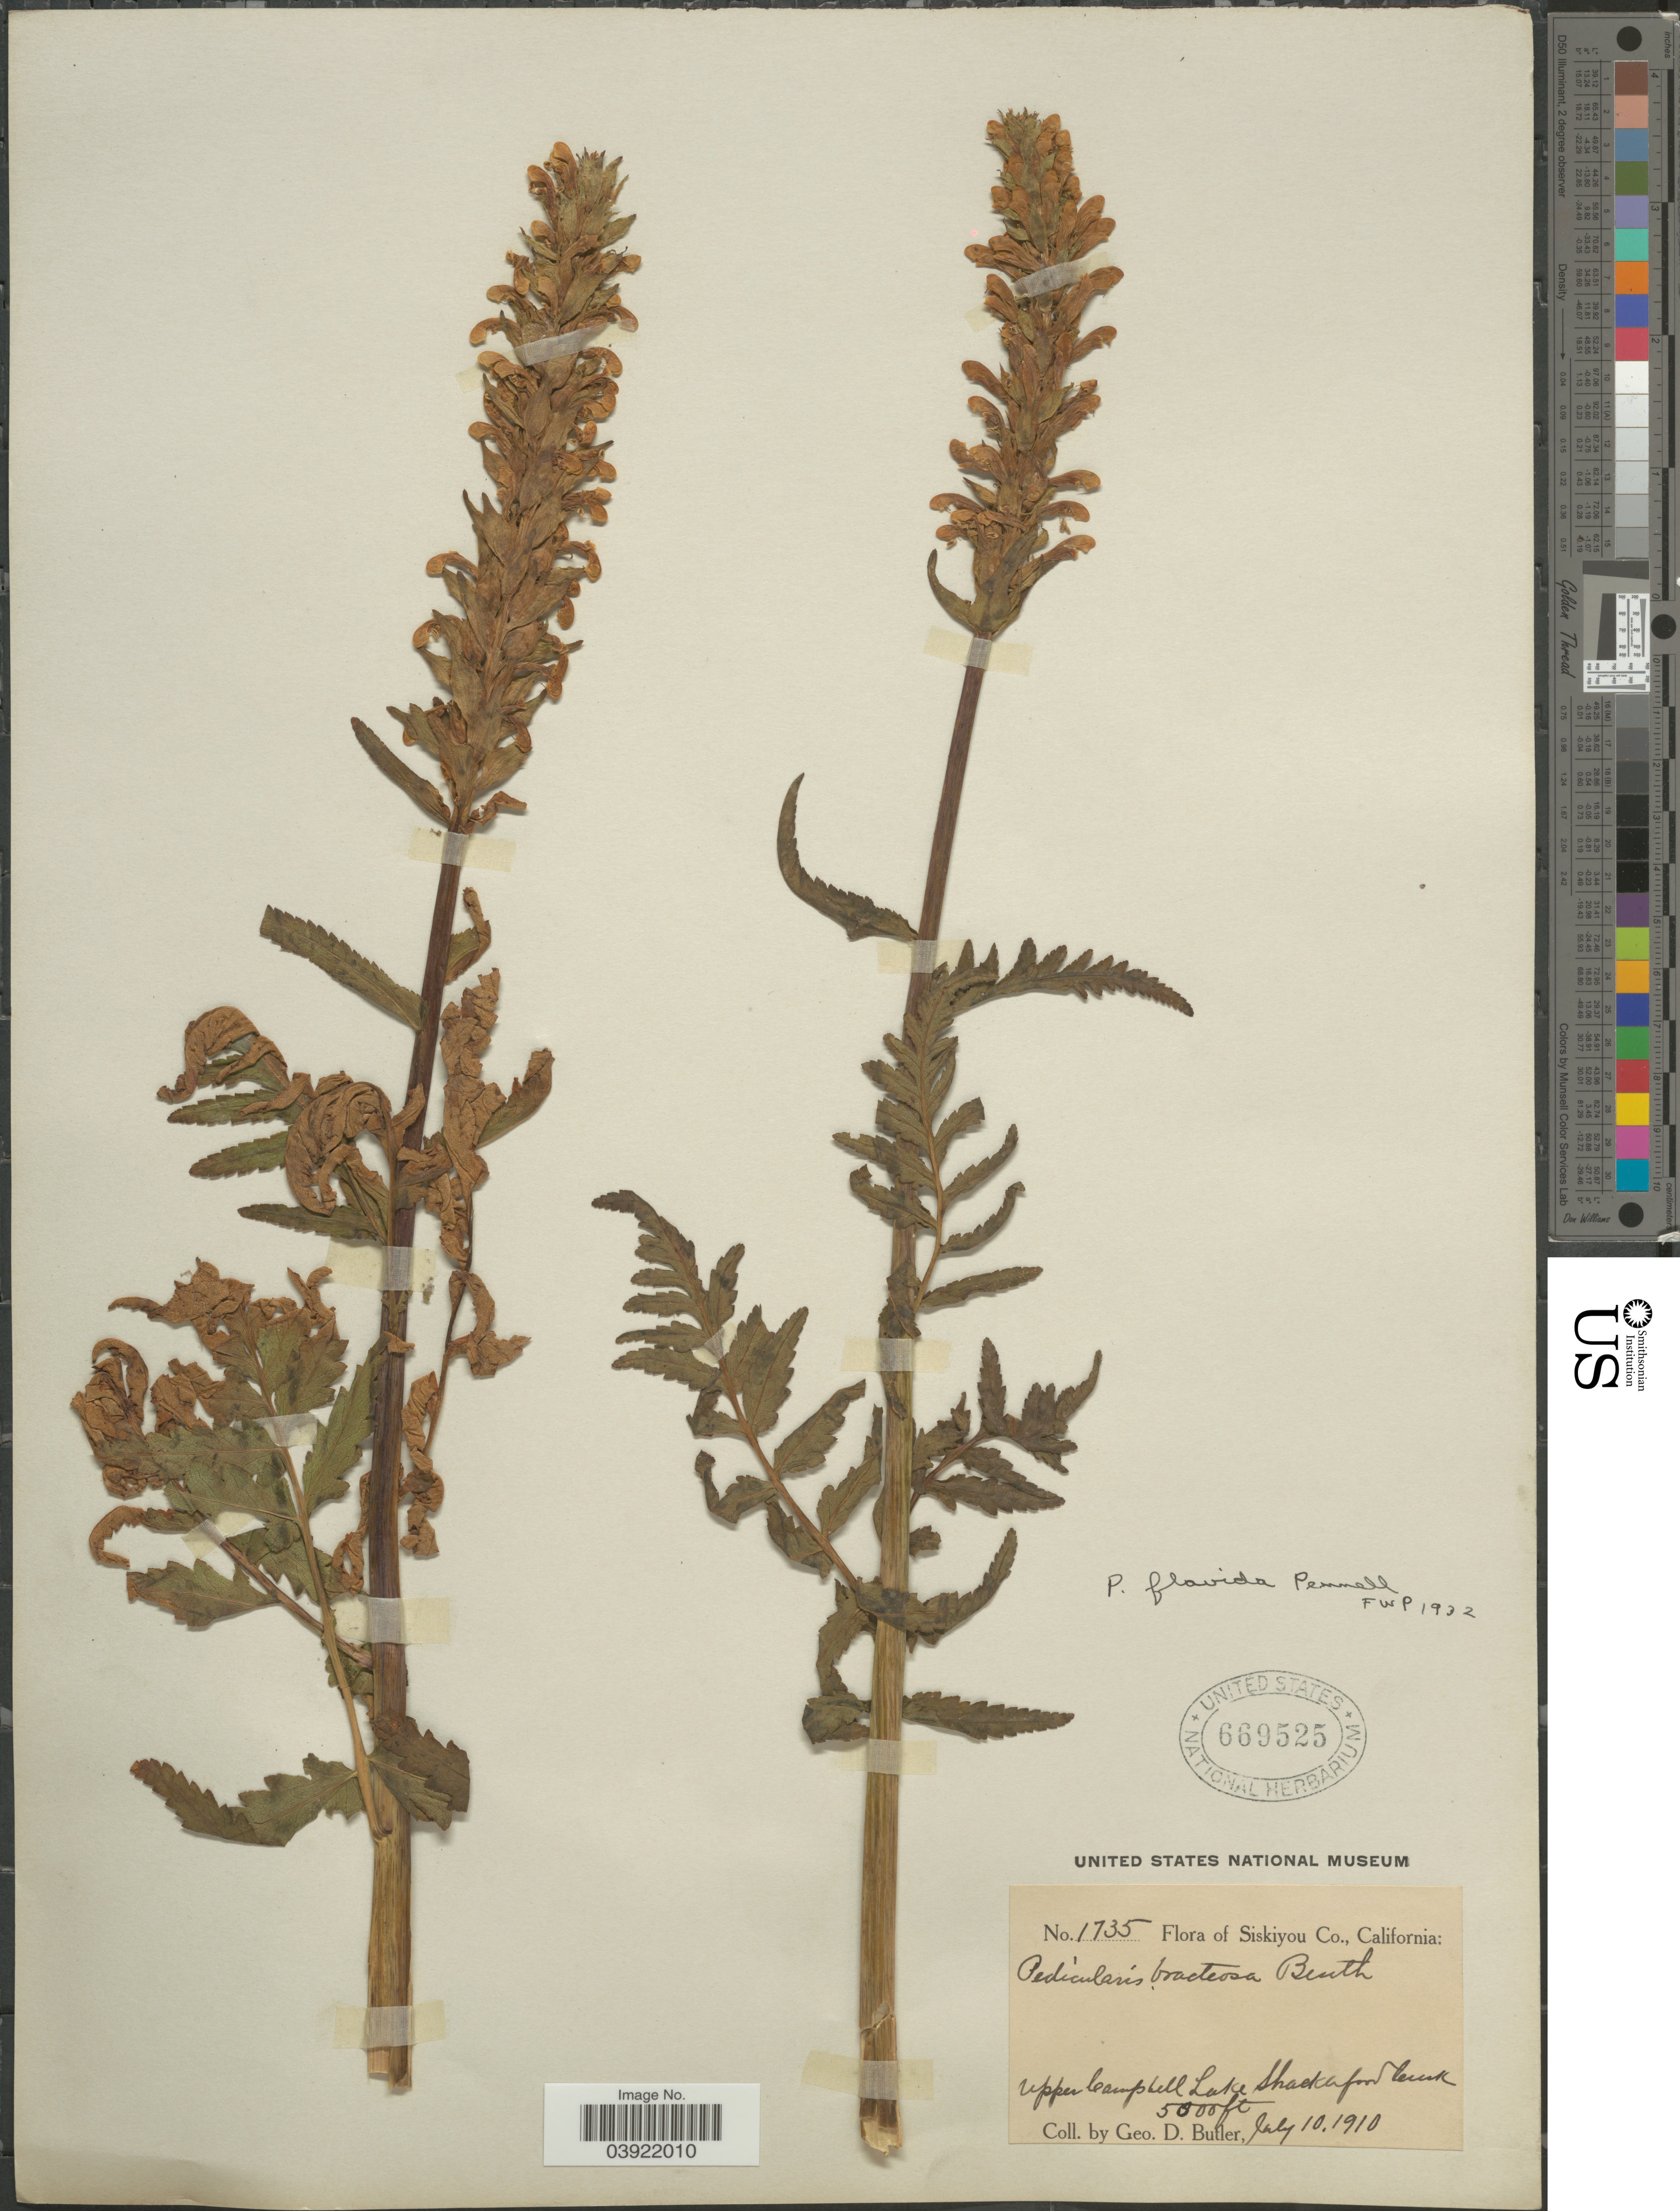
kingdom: Plantae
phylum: Tracheophyta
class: Magnoliopsida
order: Lamiales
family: Orobanchaceae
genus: Pedicularis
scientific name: Pedicularis flavida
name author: Pennell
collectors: G. D. Butler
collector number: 1735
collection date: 1910-07-10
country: United States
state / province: California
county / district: Siskiyou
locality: Siskiyou Co. Upper Campbell Lake Shackleford Creek.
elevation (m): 1524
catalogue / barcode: US 669525